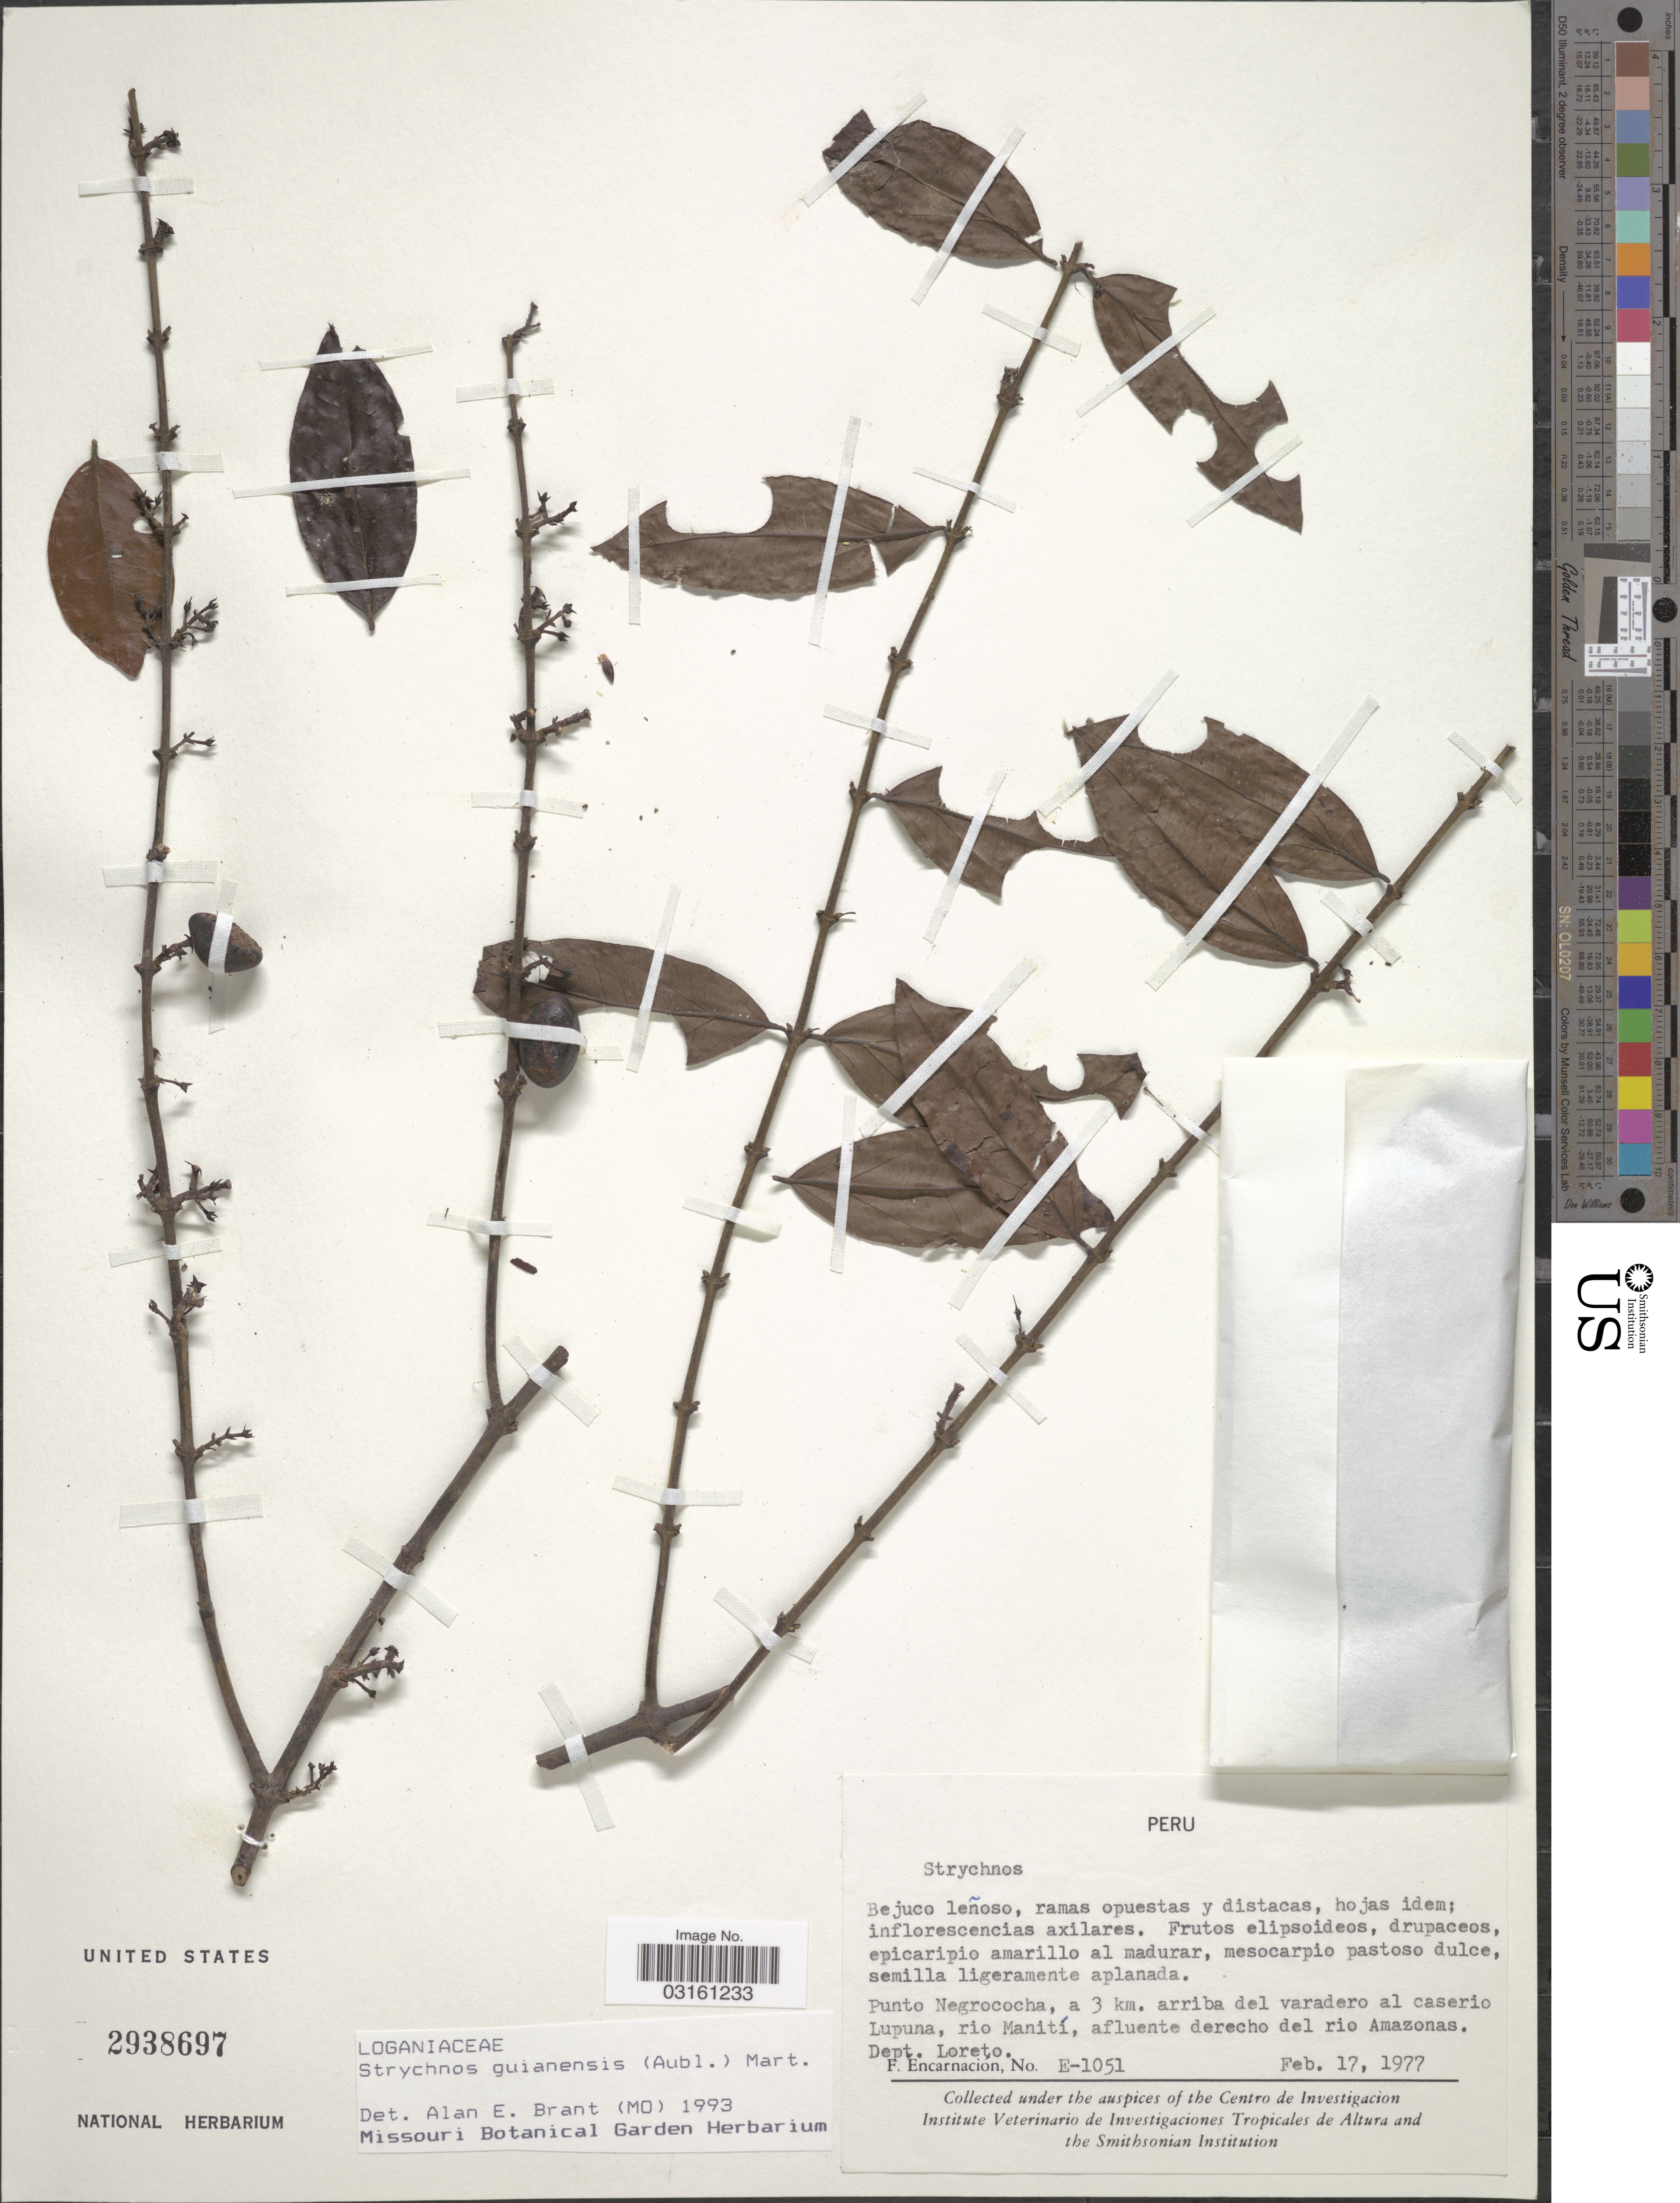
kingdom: Plantae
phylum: Tracheophyta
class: Magnoliopsida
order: Gentianales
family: Loganiaceae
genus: Strychnos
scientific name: Strychnos guianensis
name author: (Aubl.) Mart.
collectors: F. Encarnación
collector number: E-1051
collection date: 1977-02-17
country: Peru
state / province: Loreto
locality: Punto Negrococha, a 3 km. arriba del varadero al caserio Lupuna, rio Manití, afluente derecho del rio Amazonas, Dept. Loreto.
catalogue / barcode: US 2938697